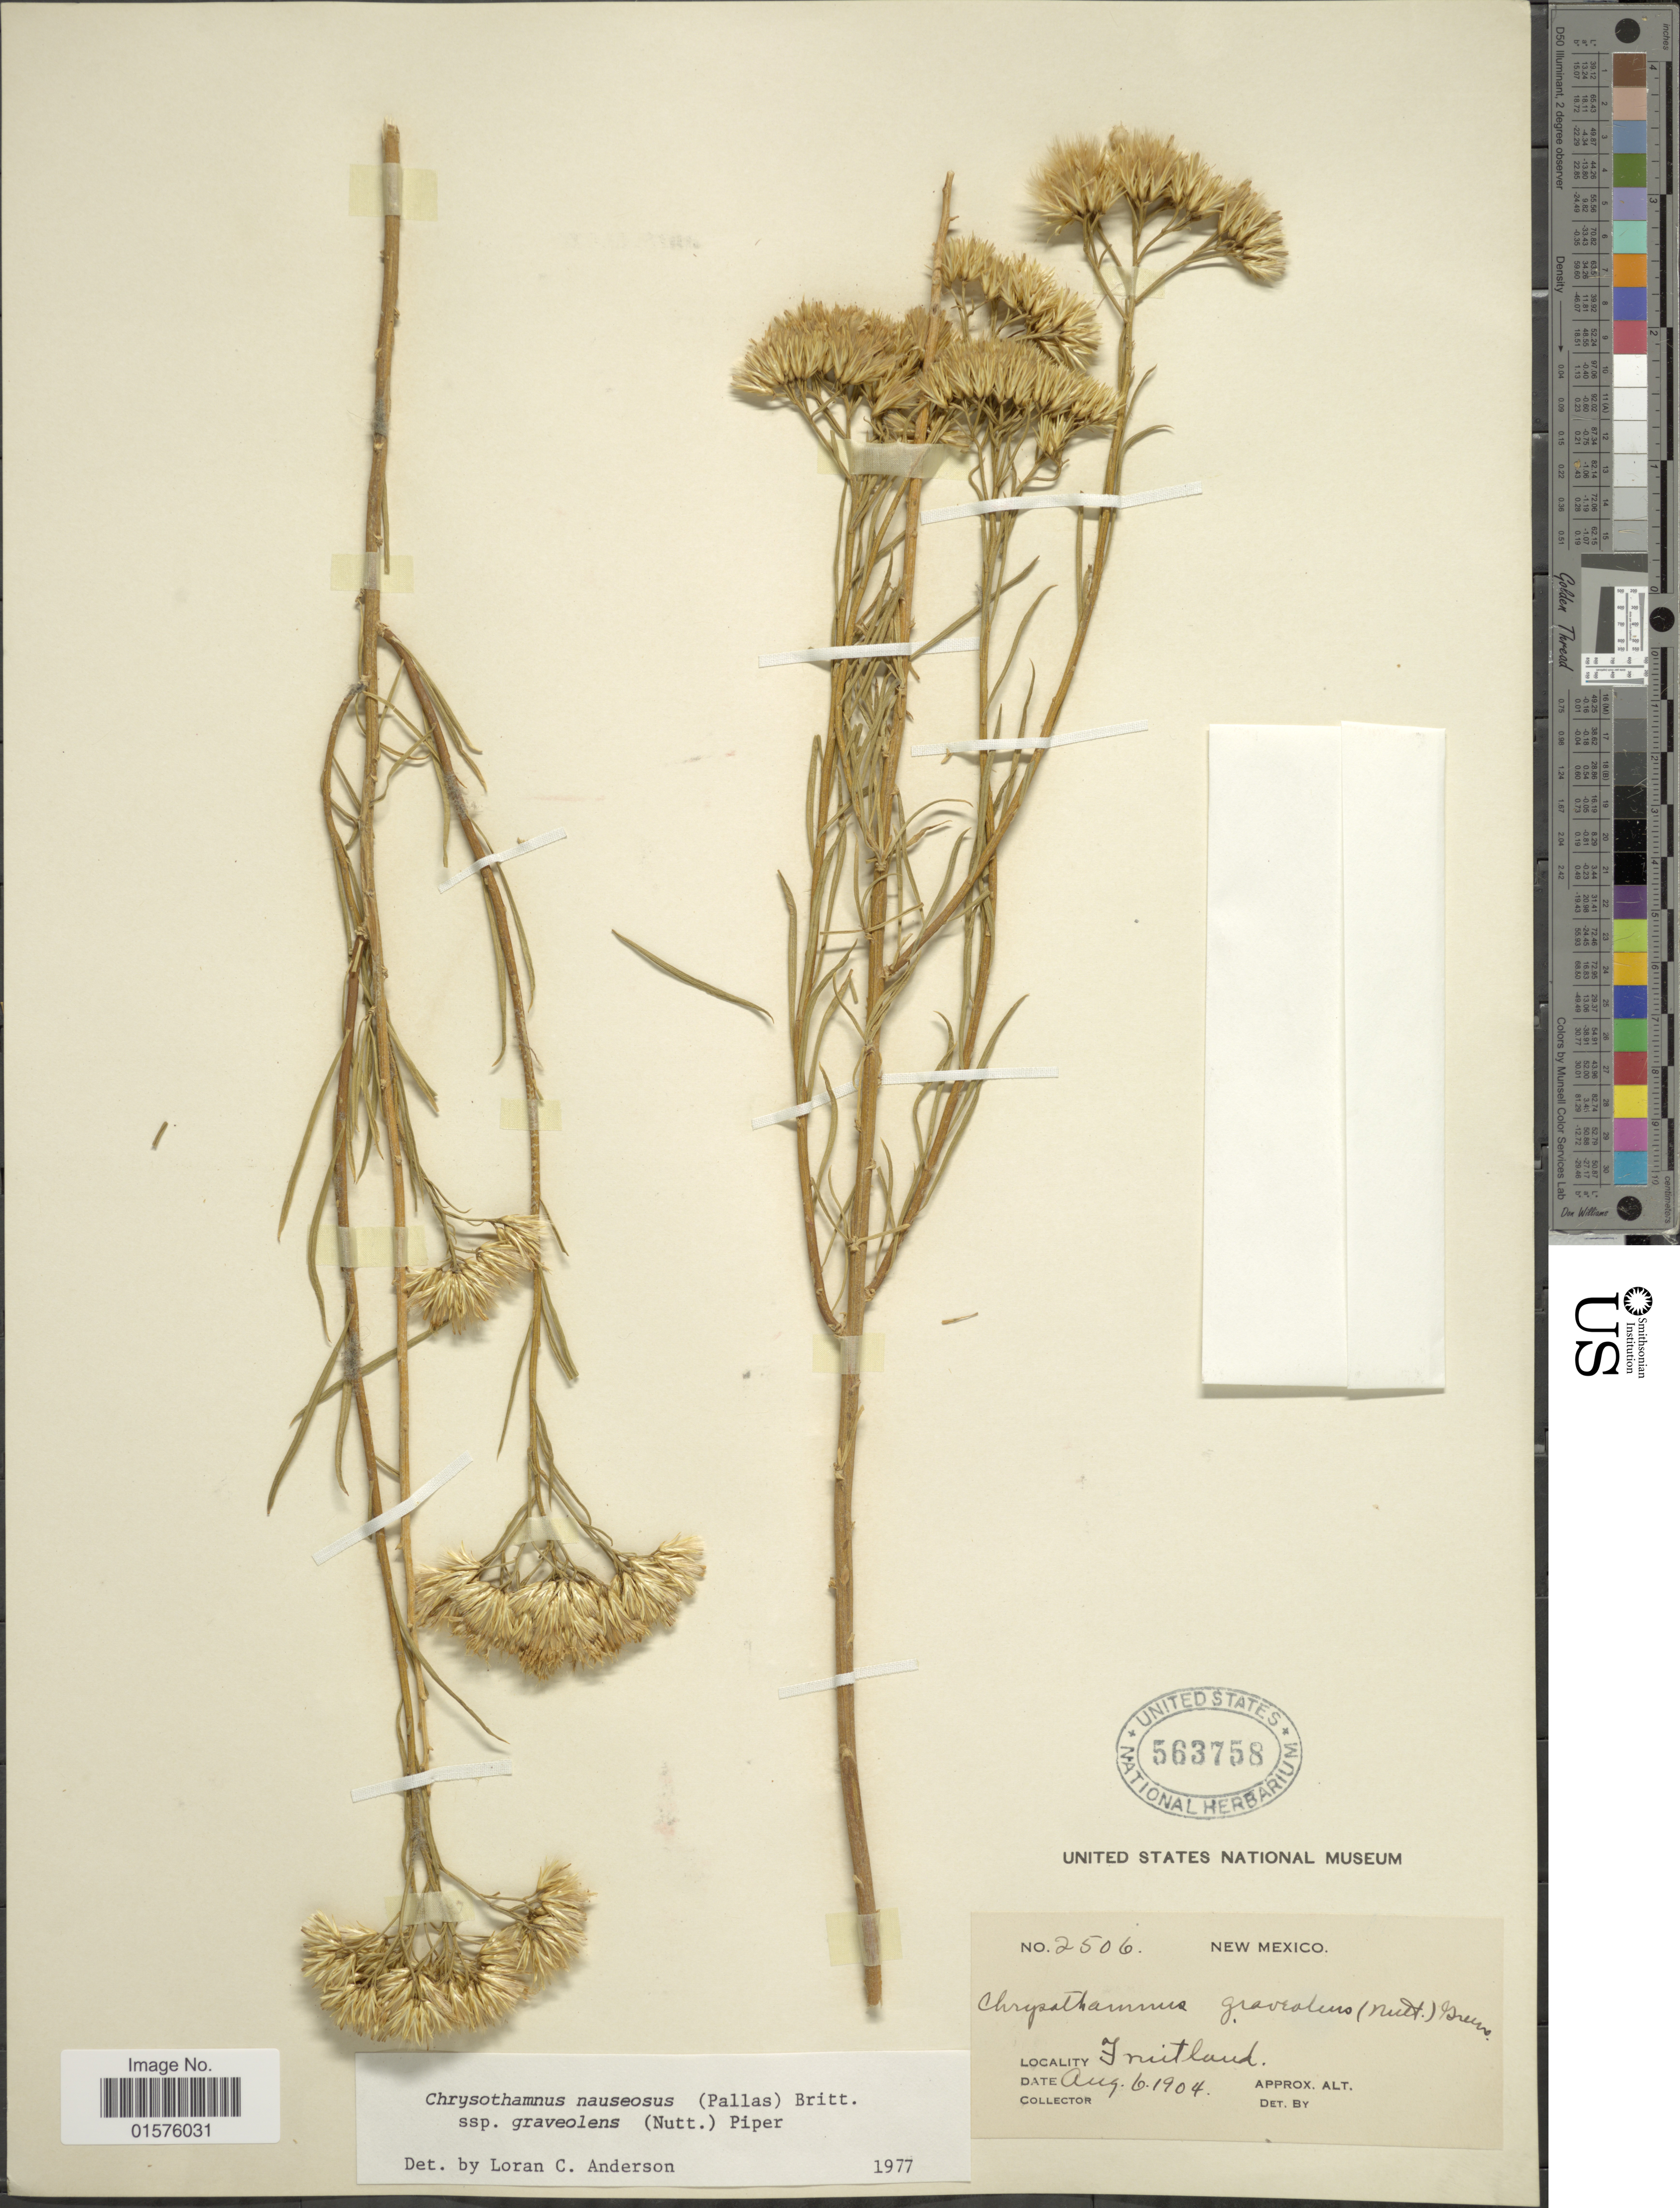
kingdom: Plantae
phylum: Tracheophyta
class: Magnoliopsida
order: Asterales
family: Asteraceae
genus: Ericameria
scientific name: Ericameria nauseosa var. graveolens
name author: (Nutt.) Reveal & Schuyler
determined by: Urbatsch, Lowell E., Curator (LSU), Louisiana State University (UNITED STATES)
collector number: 2506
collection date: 1904-08-06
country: United States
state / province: New Mexico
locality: Fruitlaud.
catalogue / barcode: US 563758